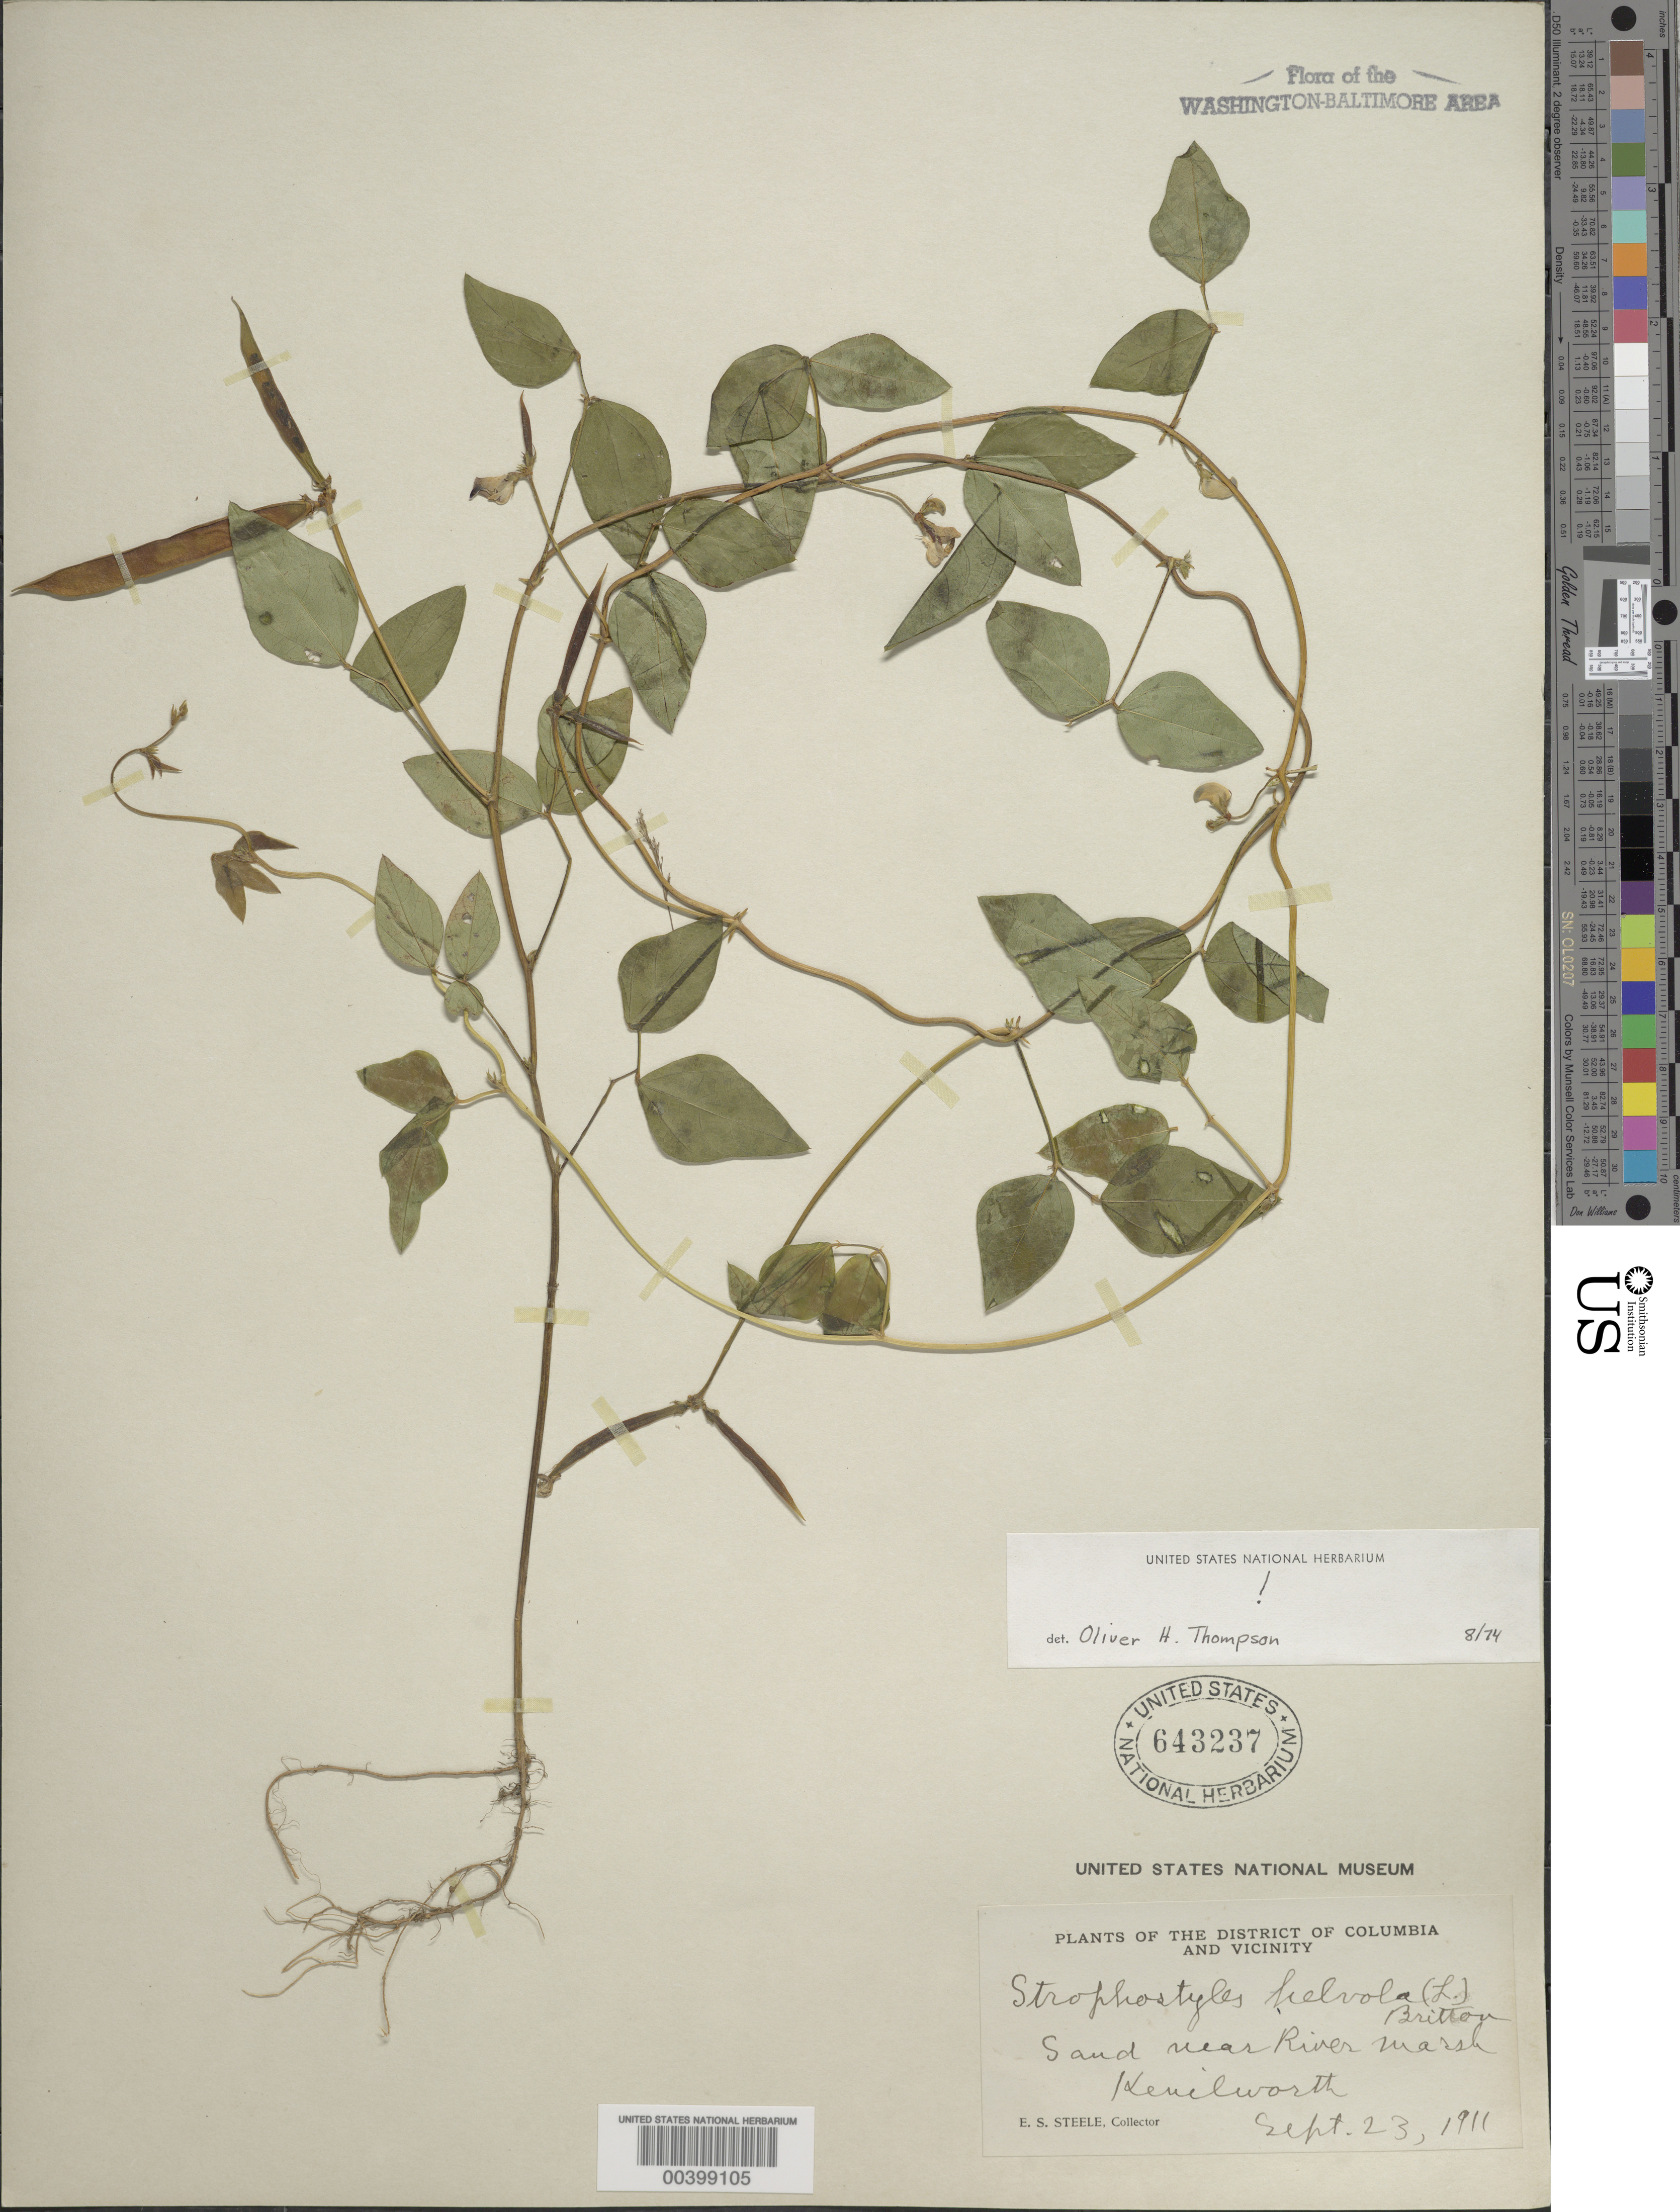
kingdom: Plantae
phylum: Tracheophyta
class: Magnoliopsida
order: Fabales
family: Fabaceae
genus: Strophostyles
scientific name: Strophostyles helvola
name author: (L.) Elliott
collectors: E. Steele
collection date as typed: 23 Sep 1911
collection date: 1911-09-23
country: United States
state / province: District of Columbia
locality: Eastern Branch marsh, Kenilworth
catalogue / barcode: US 643237